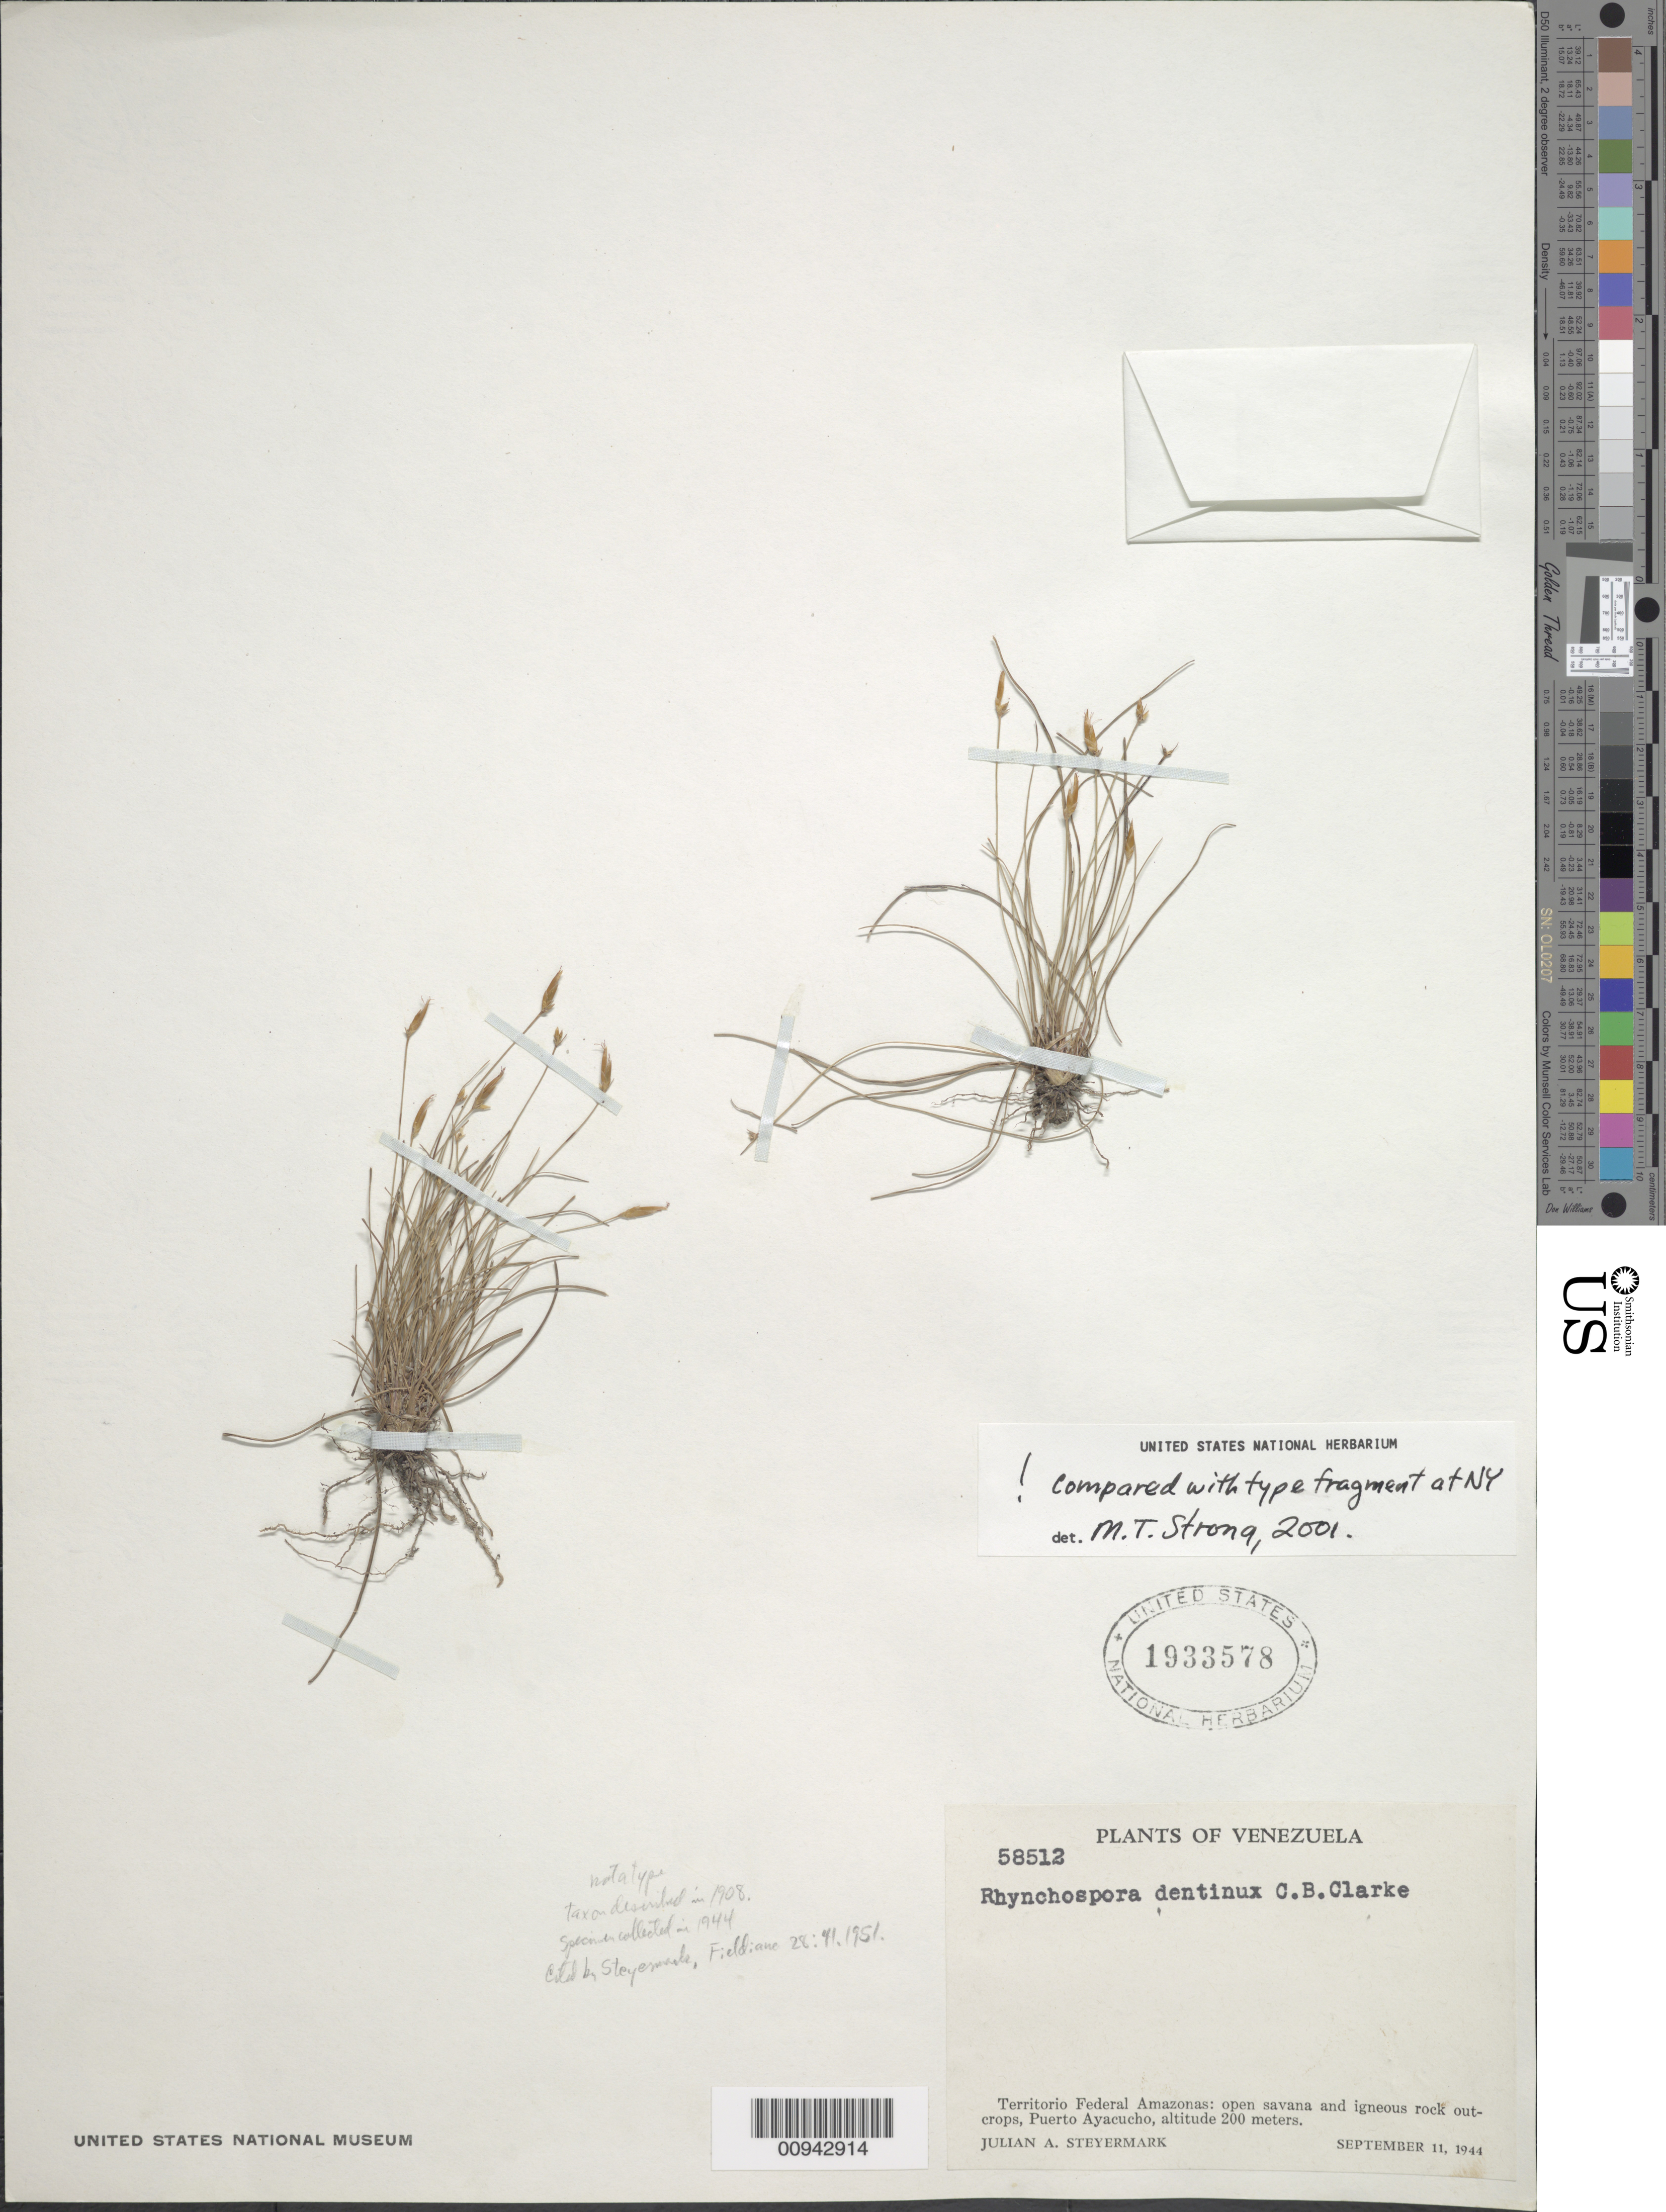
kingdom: Plantae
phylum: Tracheophyta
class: Liliopsida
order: Poales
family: Cyperaceae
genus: Rhynchospora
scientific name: Rhynchospora dentinux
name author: C.B. Clarke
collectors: J. Steyermark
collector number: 58512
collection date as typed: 11-Sep-44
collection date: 1944-09-11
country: Venezuela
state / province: Amazonas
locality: Puerto Ayacucho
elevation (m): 200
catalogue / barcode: US 1933578